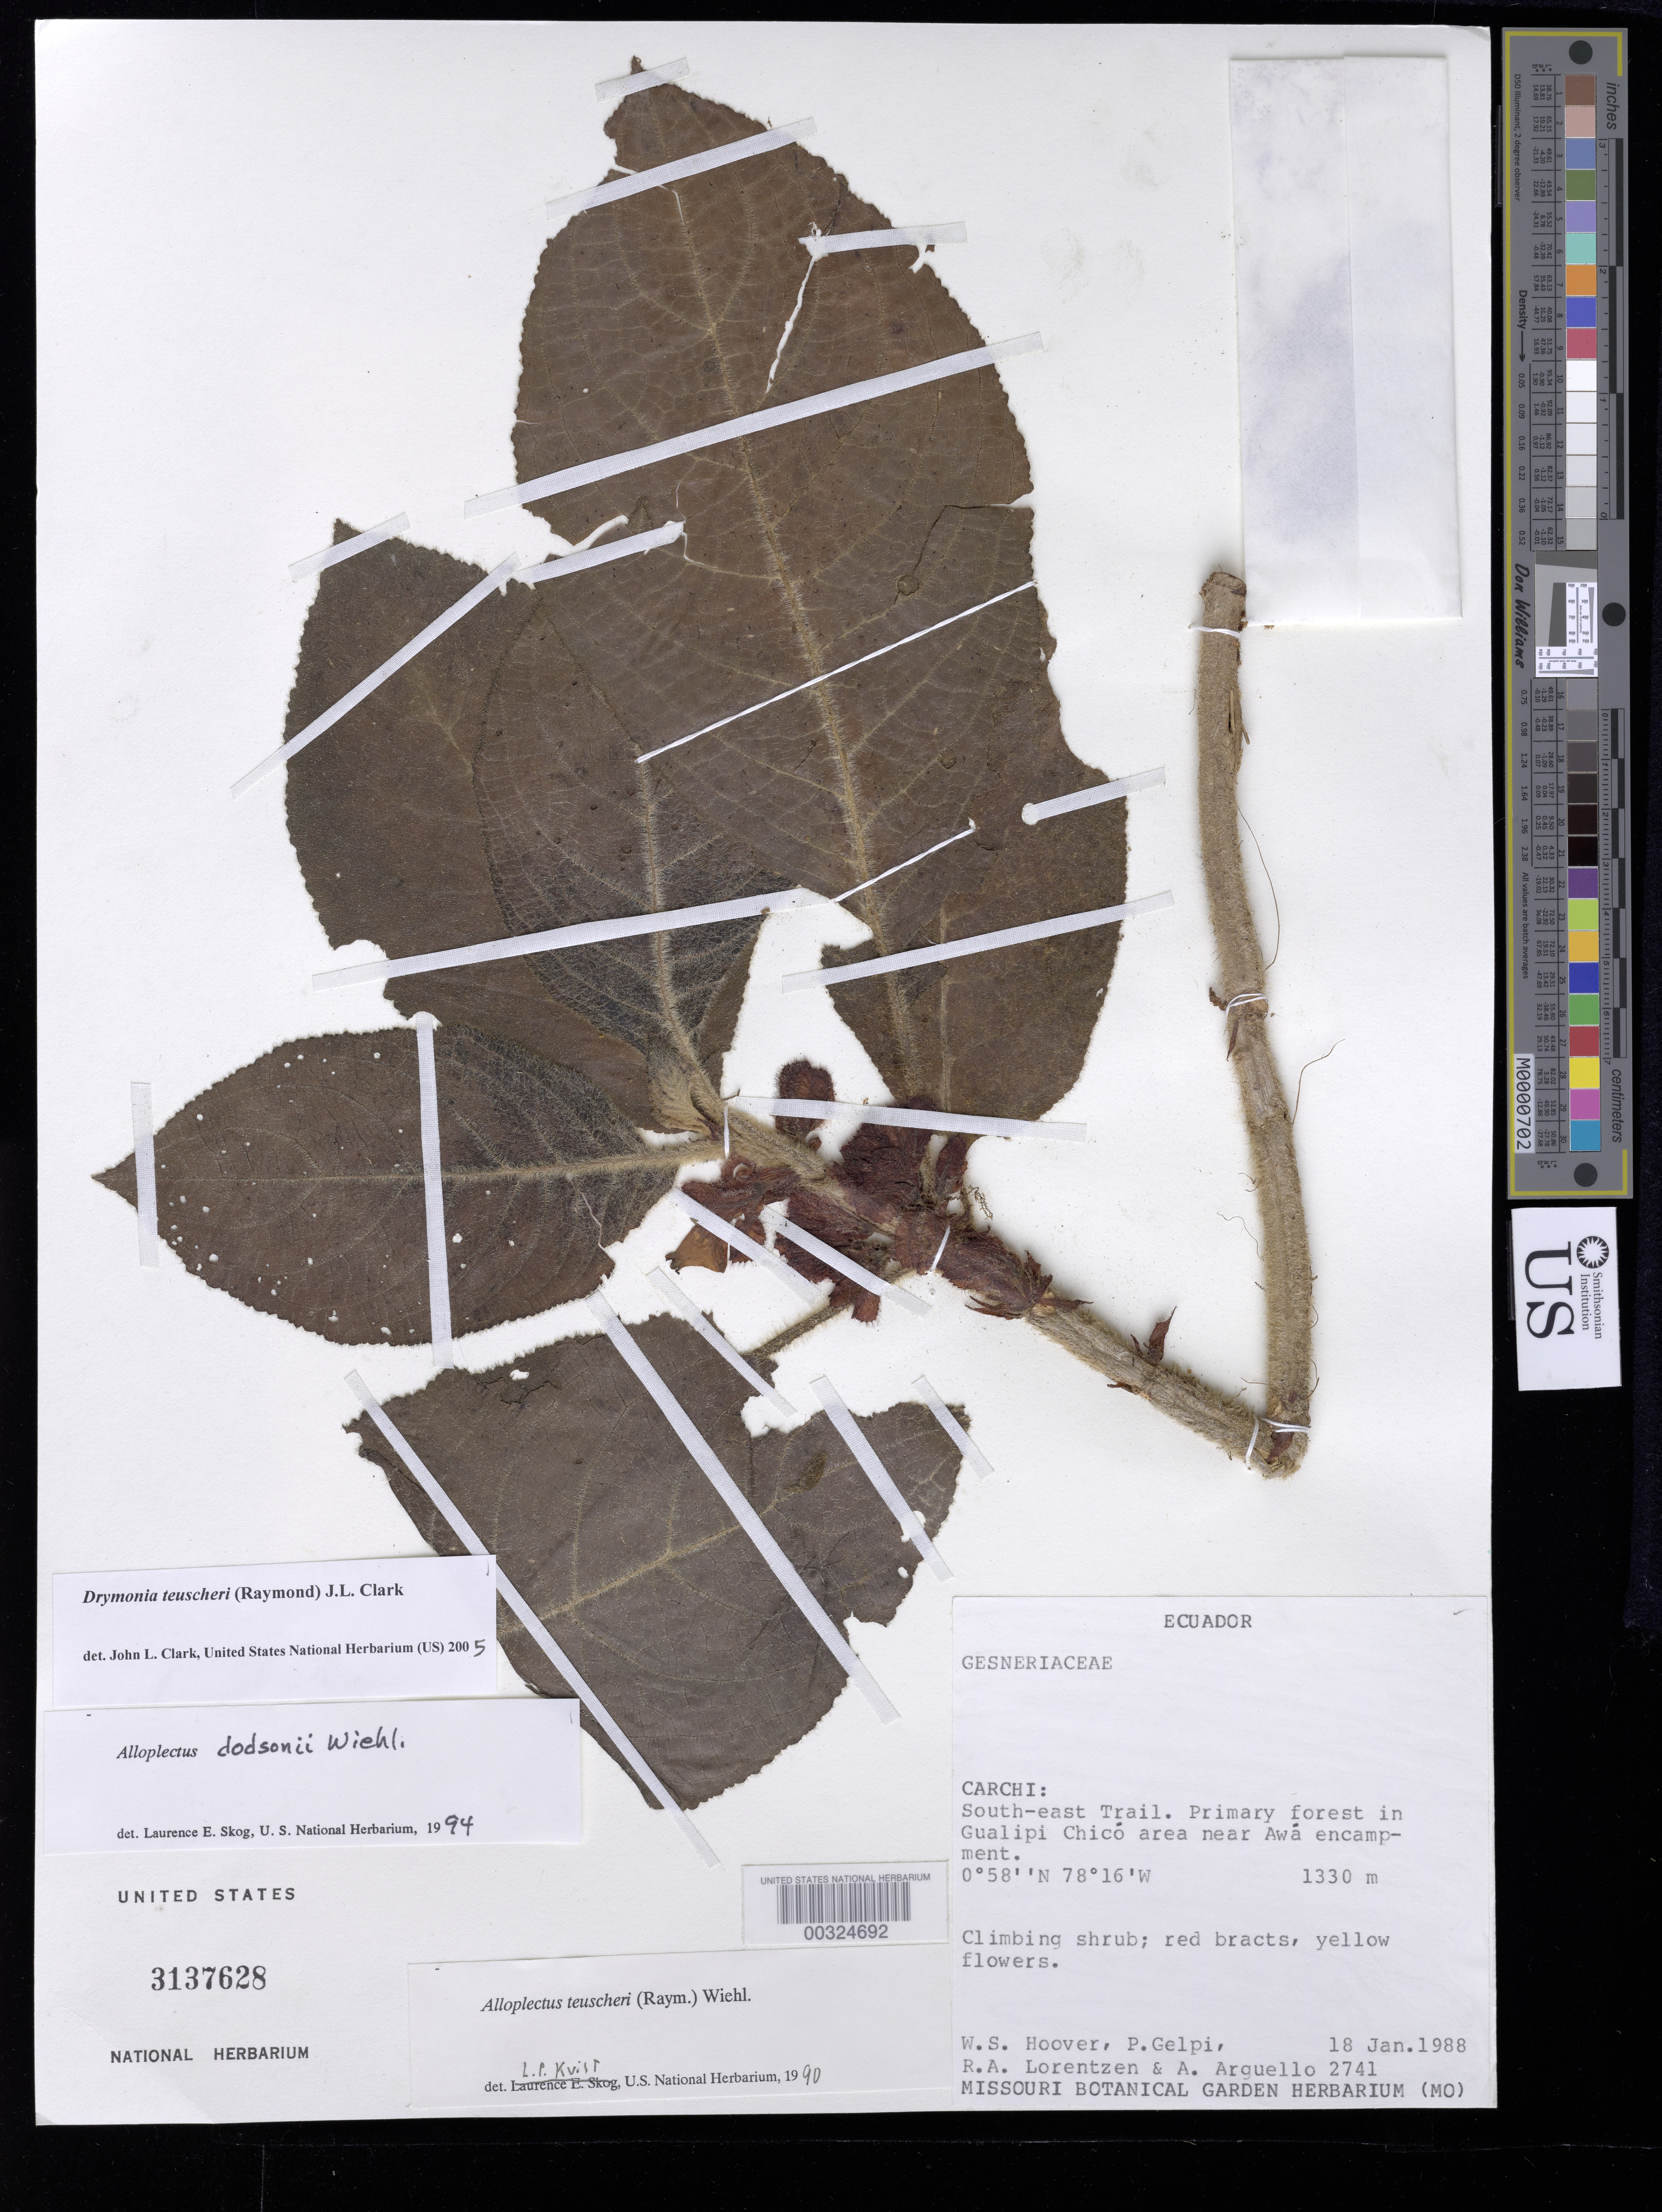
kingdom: Plantae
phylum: Tracheophyta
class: Magnoliopsida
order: Lamiales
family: Gesneriaceae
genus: Drymonia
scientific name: Drymonia teuscheri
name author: (Raymond) J.L. Clark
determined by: Clark, J. L., (SEL), The Marie Selby Botanical Garden (UNITED STATES)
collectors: W. S. Hoover, P. Gelpi, R. Lorentzen & A. Arguello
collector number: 2741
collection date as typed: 18 Jan 1988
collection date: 1988-01-18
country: Ecuador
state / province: Carchi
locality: South-east trail, Gualipi Chico area near Awá encampment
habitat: Primary forest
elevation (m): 1330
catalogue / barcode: US 3137628